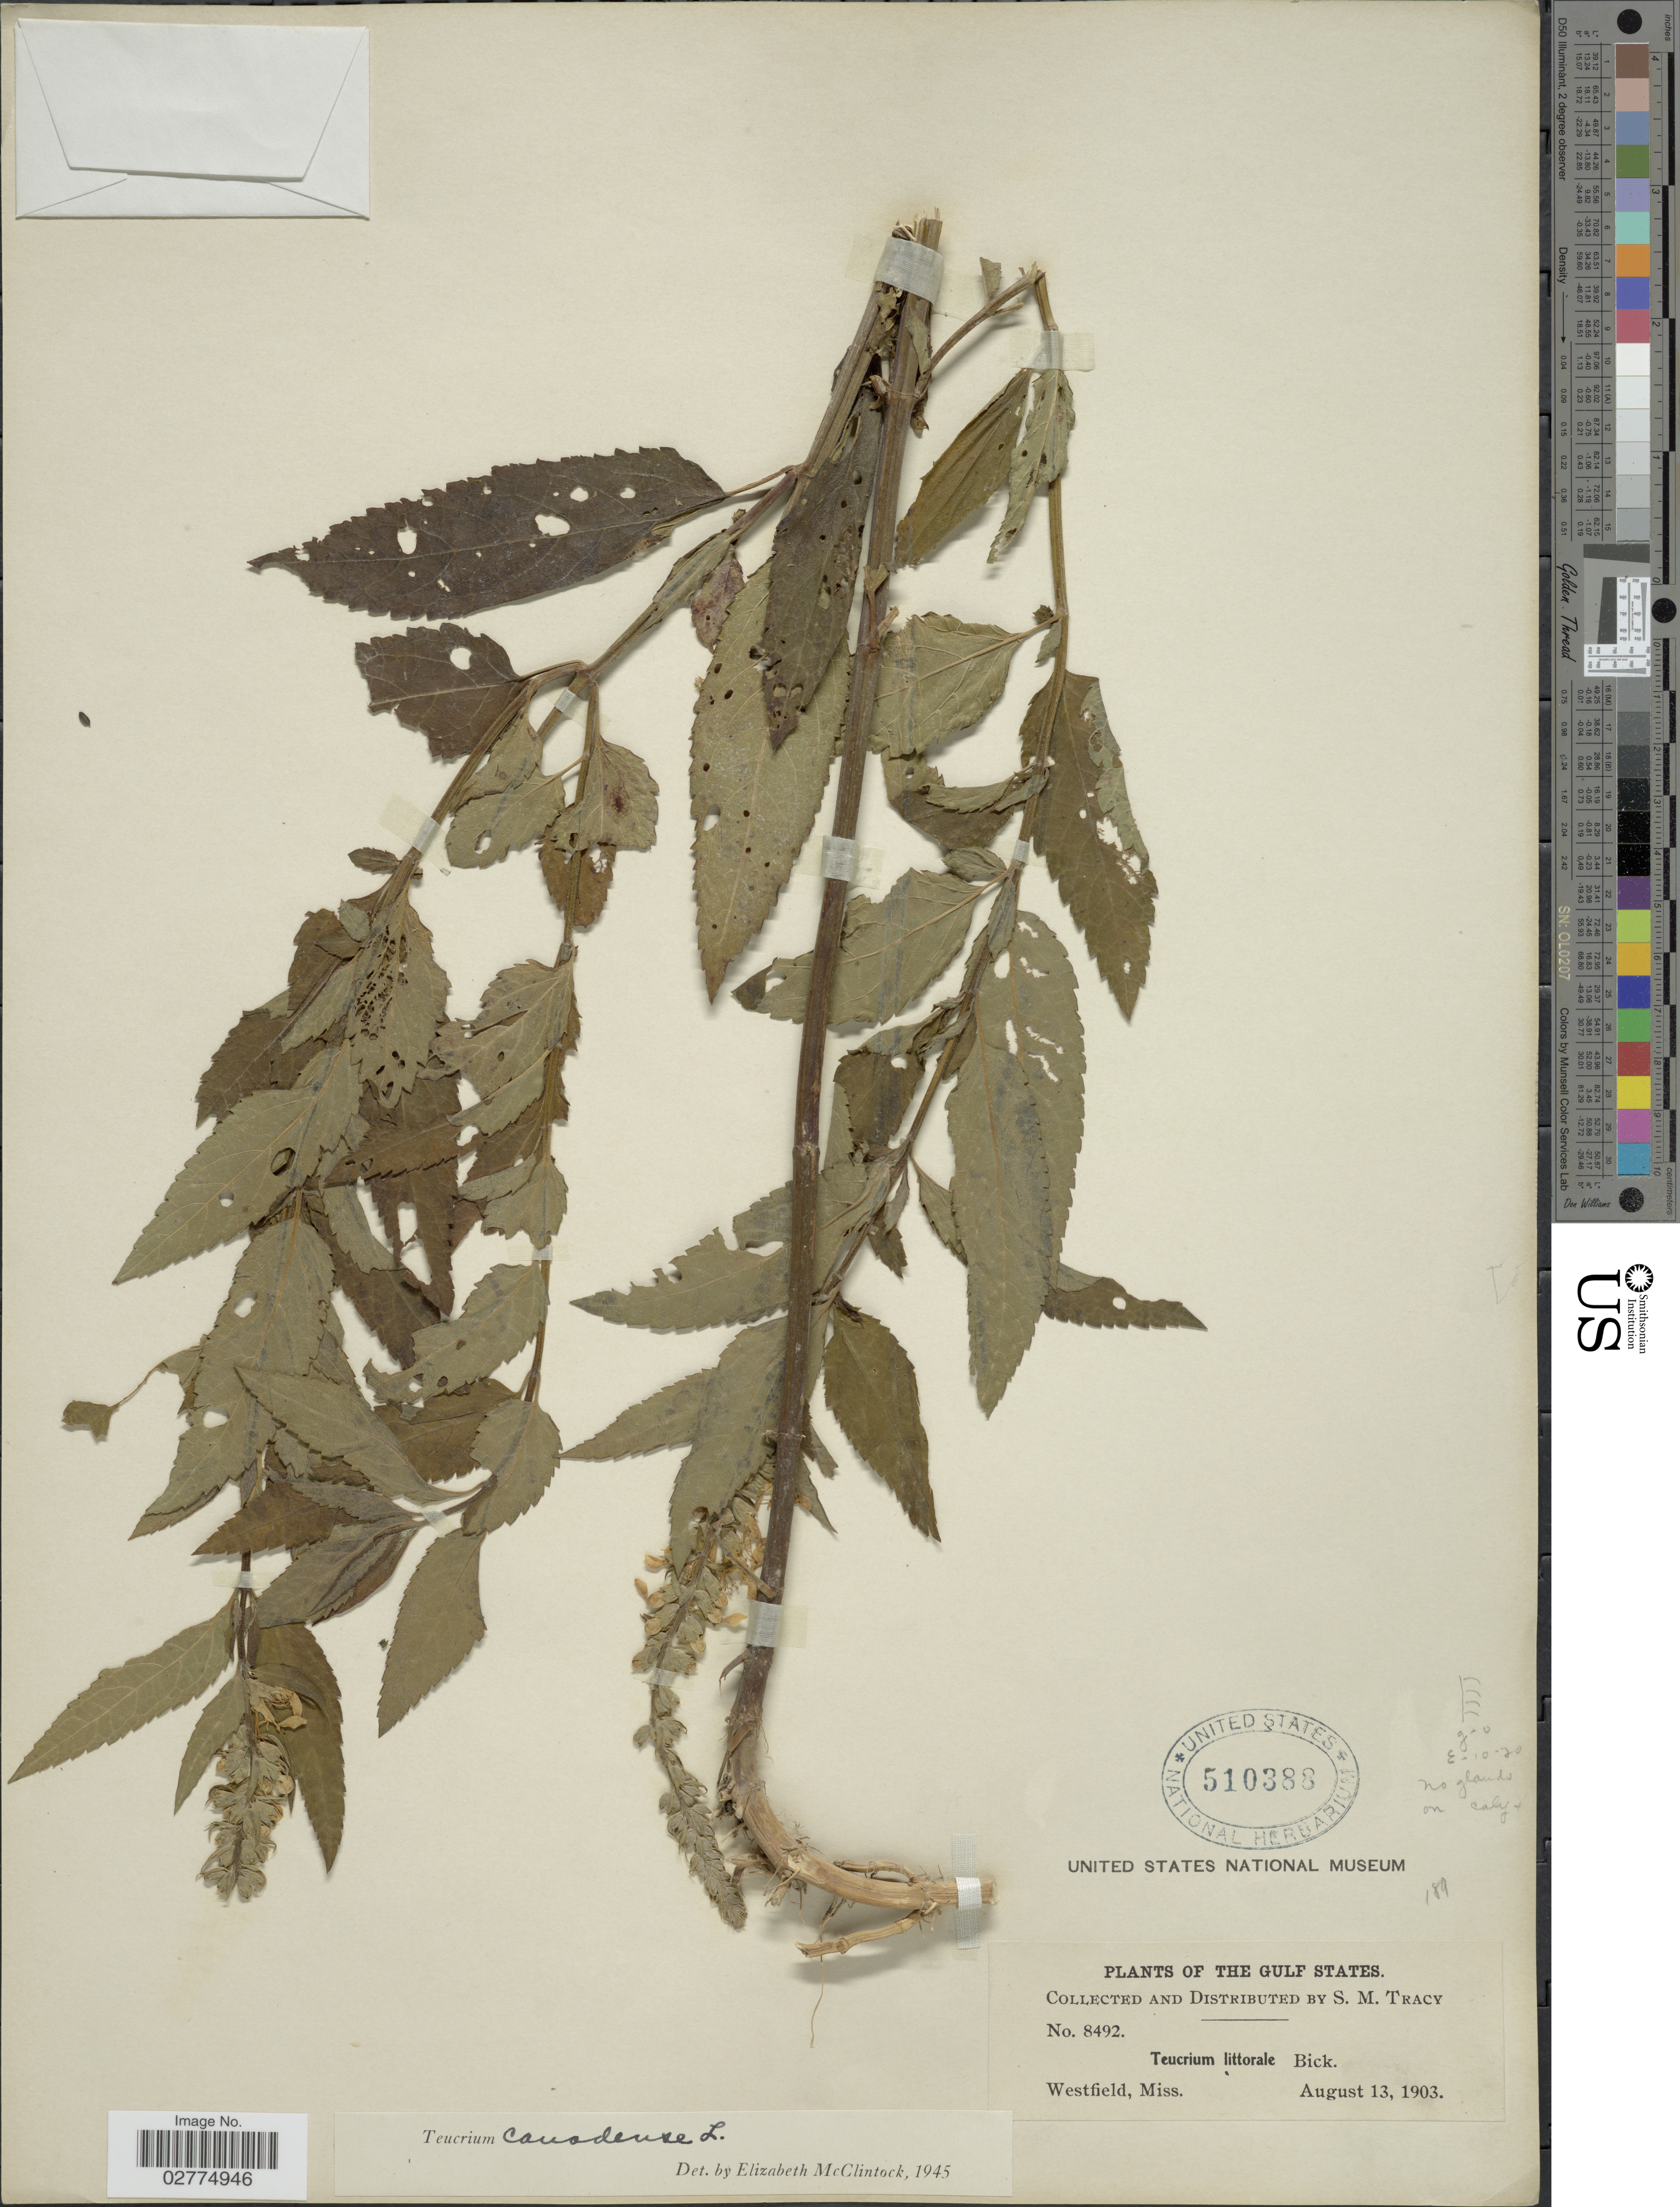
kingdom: Plantae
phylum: Tracheophyta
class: Magnoliopsida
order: Lamiales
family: Lamiaceae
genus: Teucrium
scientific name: Teucrium canadense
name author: L.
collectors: S. M. Tracy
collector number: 8492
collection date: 1903-08-13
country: United States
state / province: Mississippi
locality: Gulf States. Westfield.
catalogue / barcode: US 510388